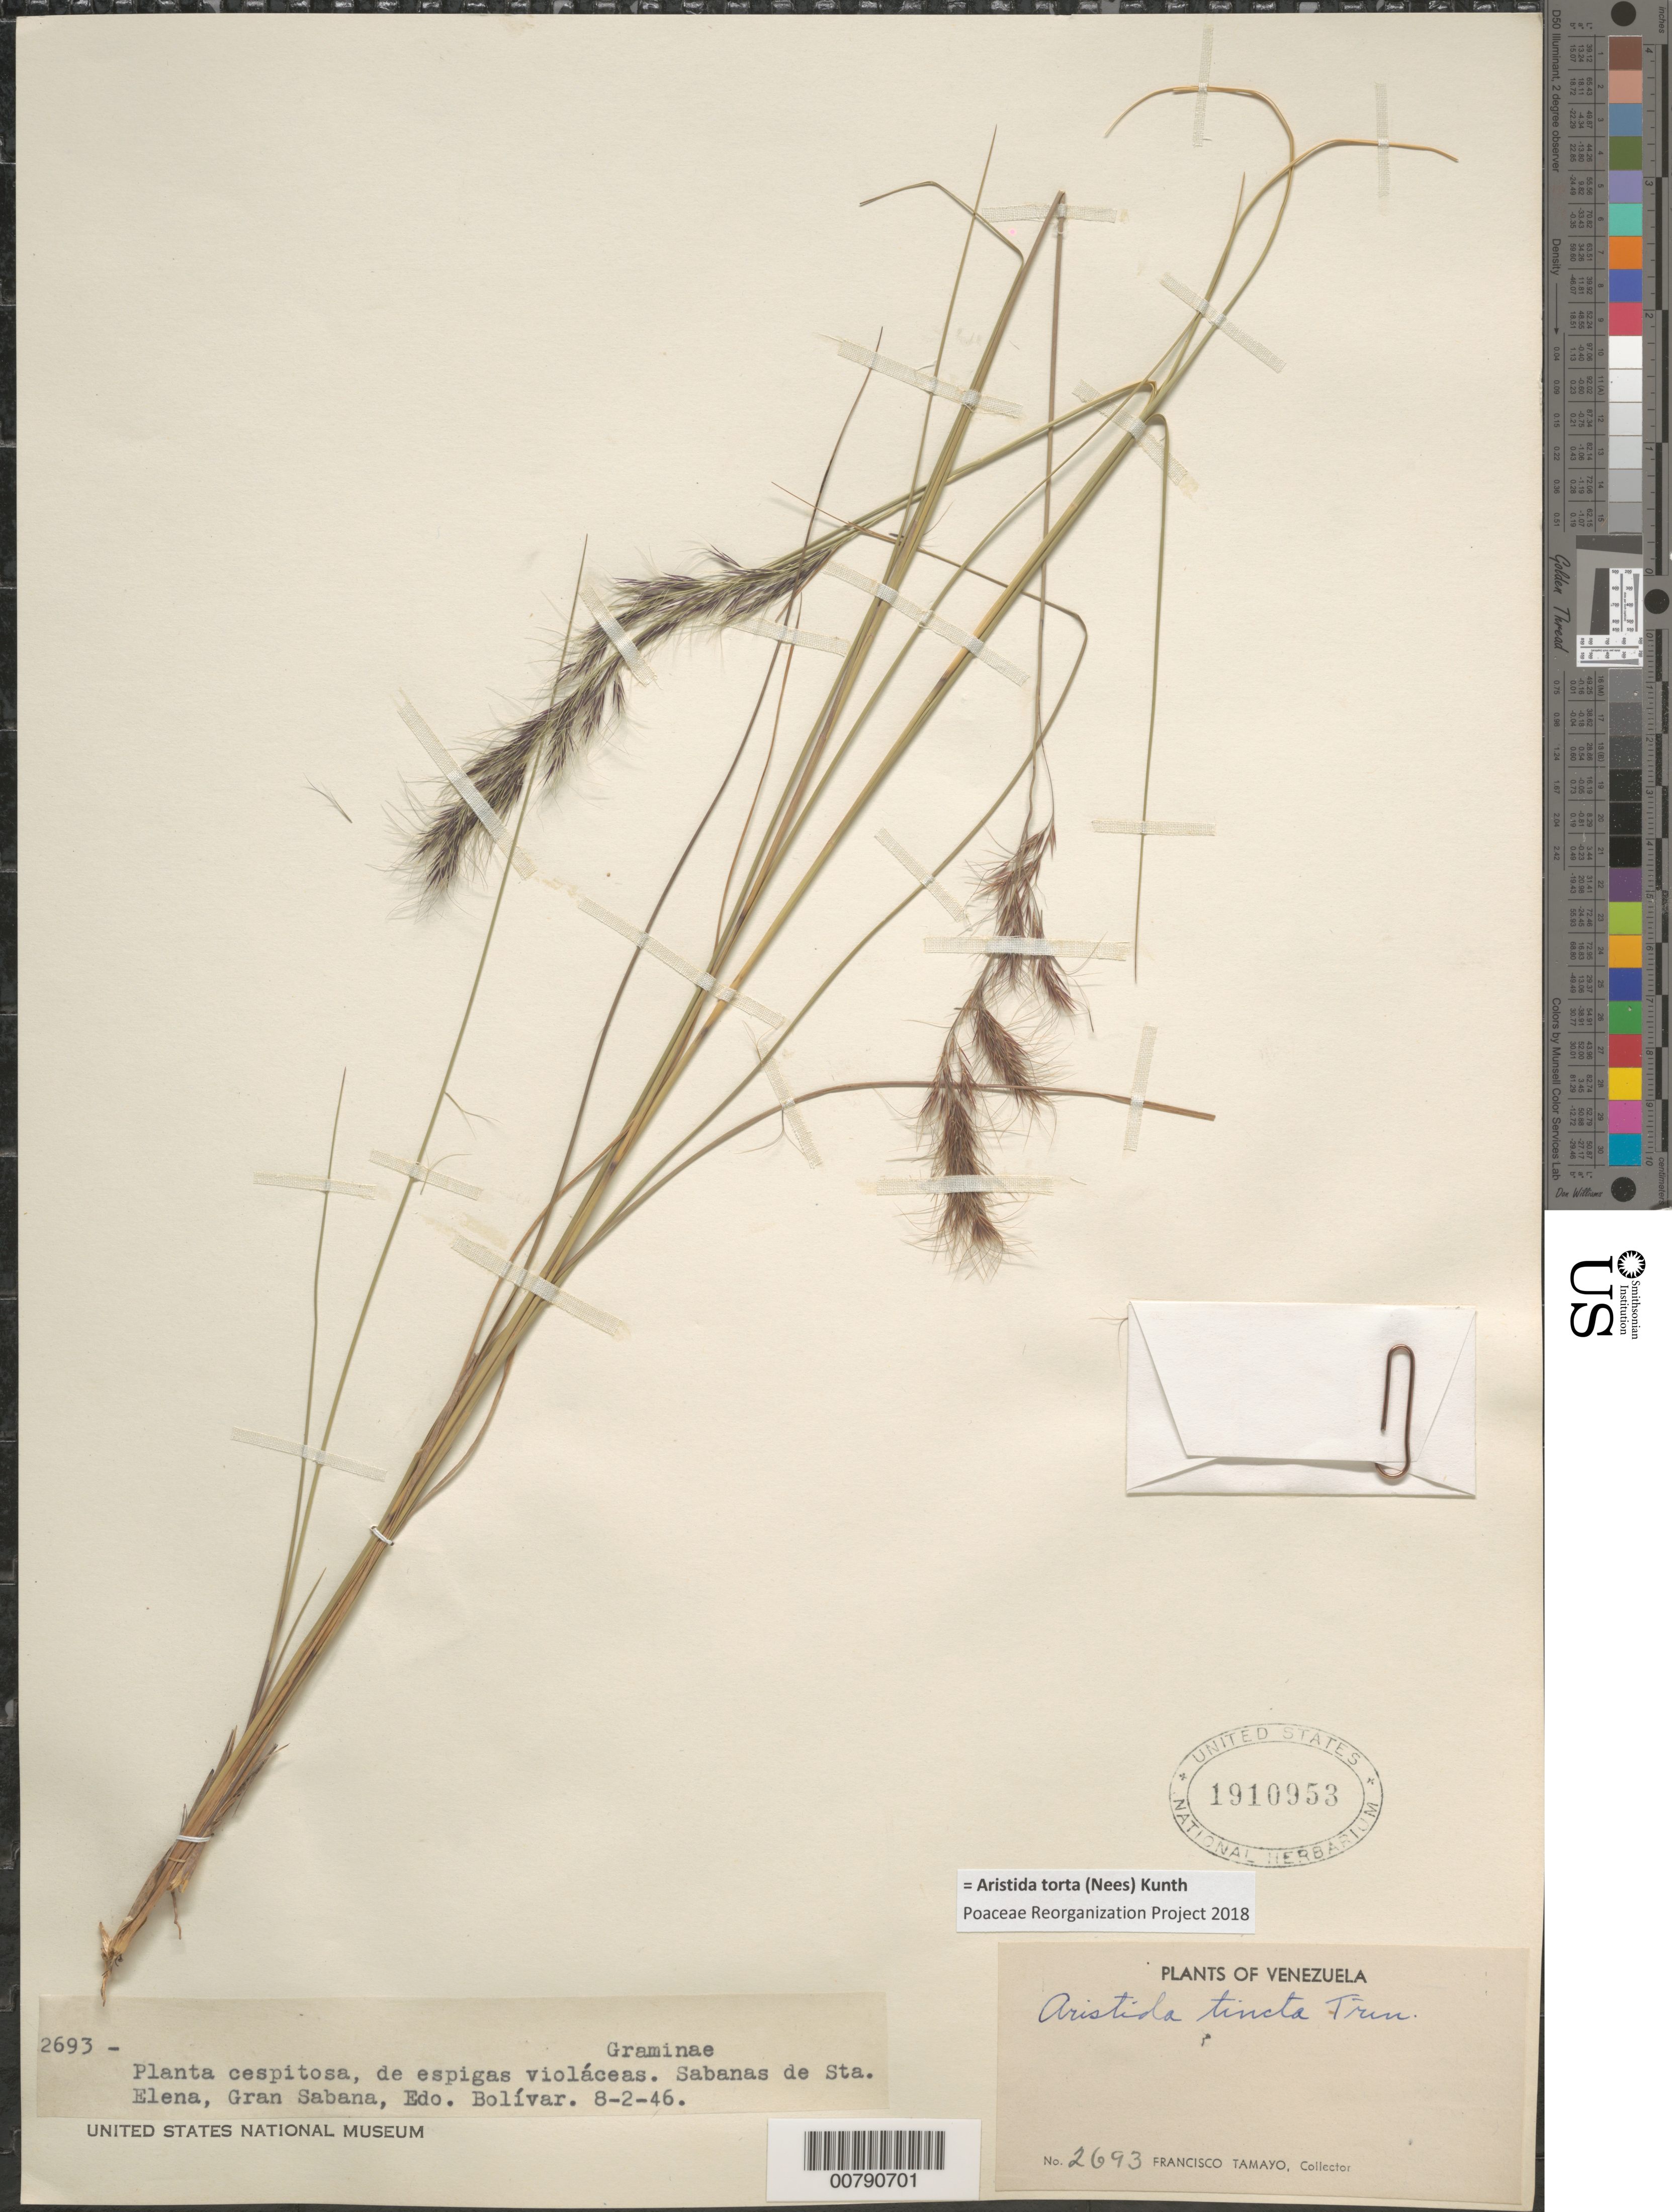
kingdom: Plantae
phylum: Tracheophyta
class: Liliopsida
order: Poales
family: Poaceae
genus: Aristida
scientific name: Aristida torta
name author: (Nees) Kunth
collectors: F. Tamayo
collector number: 2693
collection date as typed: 8-Feb-46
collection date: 1946-02-08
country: Venezuela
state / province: Bolívar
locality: Gran Sabana, Sta. Elena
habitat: Sabannas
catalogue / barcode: US 1910953